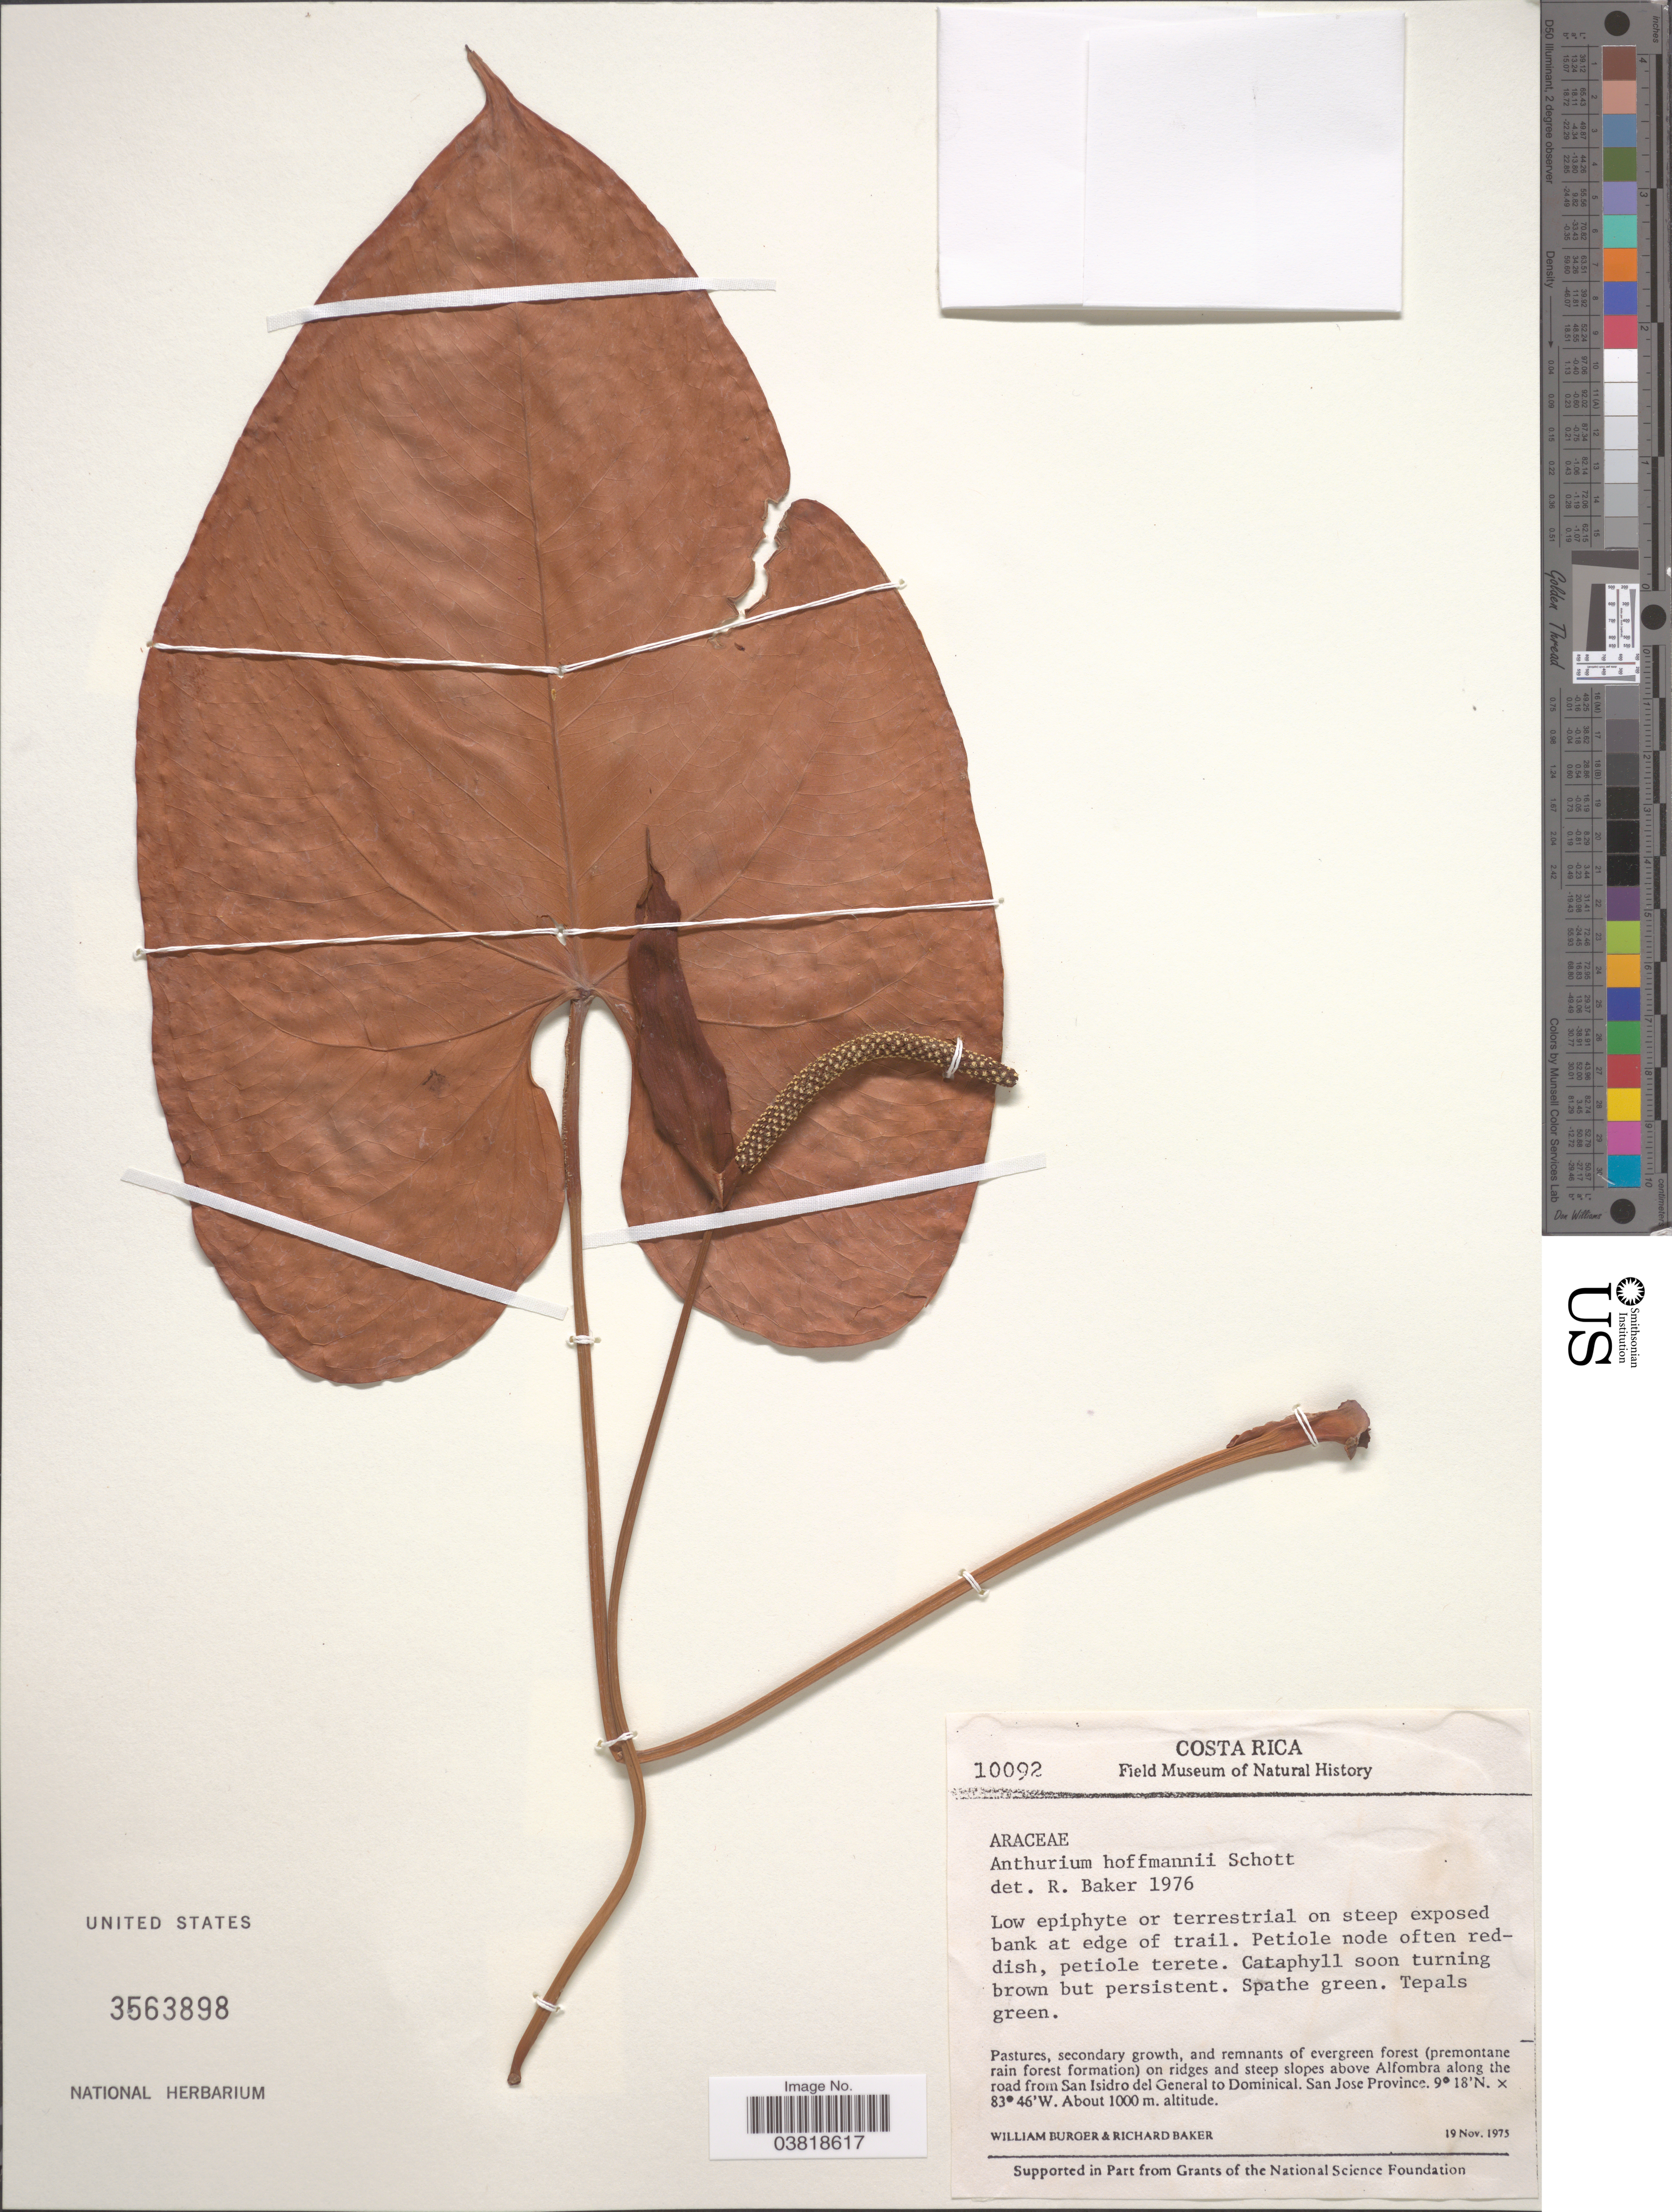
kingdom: Plantae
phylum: Tracheophyta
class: Liliopsida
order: Alismatales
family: Araceae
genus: Anthurium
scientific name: Anthurium hoffmanni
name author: Schott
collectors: W. Burger & R. A. Baker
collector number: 10092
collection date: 1975-11-19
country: Costa Rica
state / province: San José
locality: On ridges and steep slopes above Alfombra along the road from San Isidro del General to Dominical.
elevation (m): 1000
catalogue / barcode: US 3563898